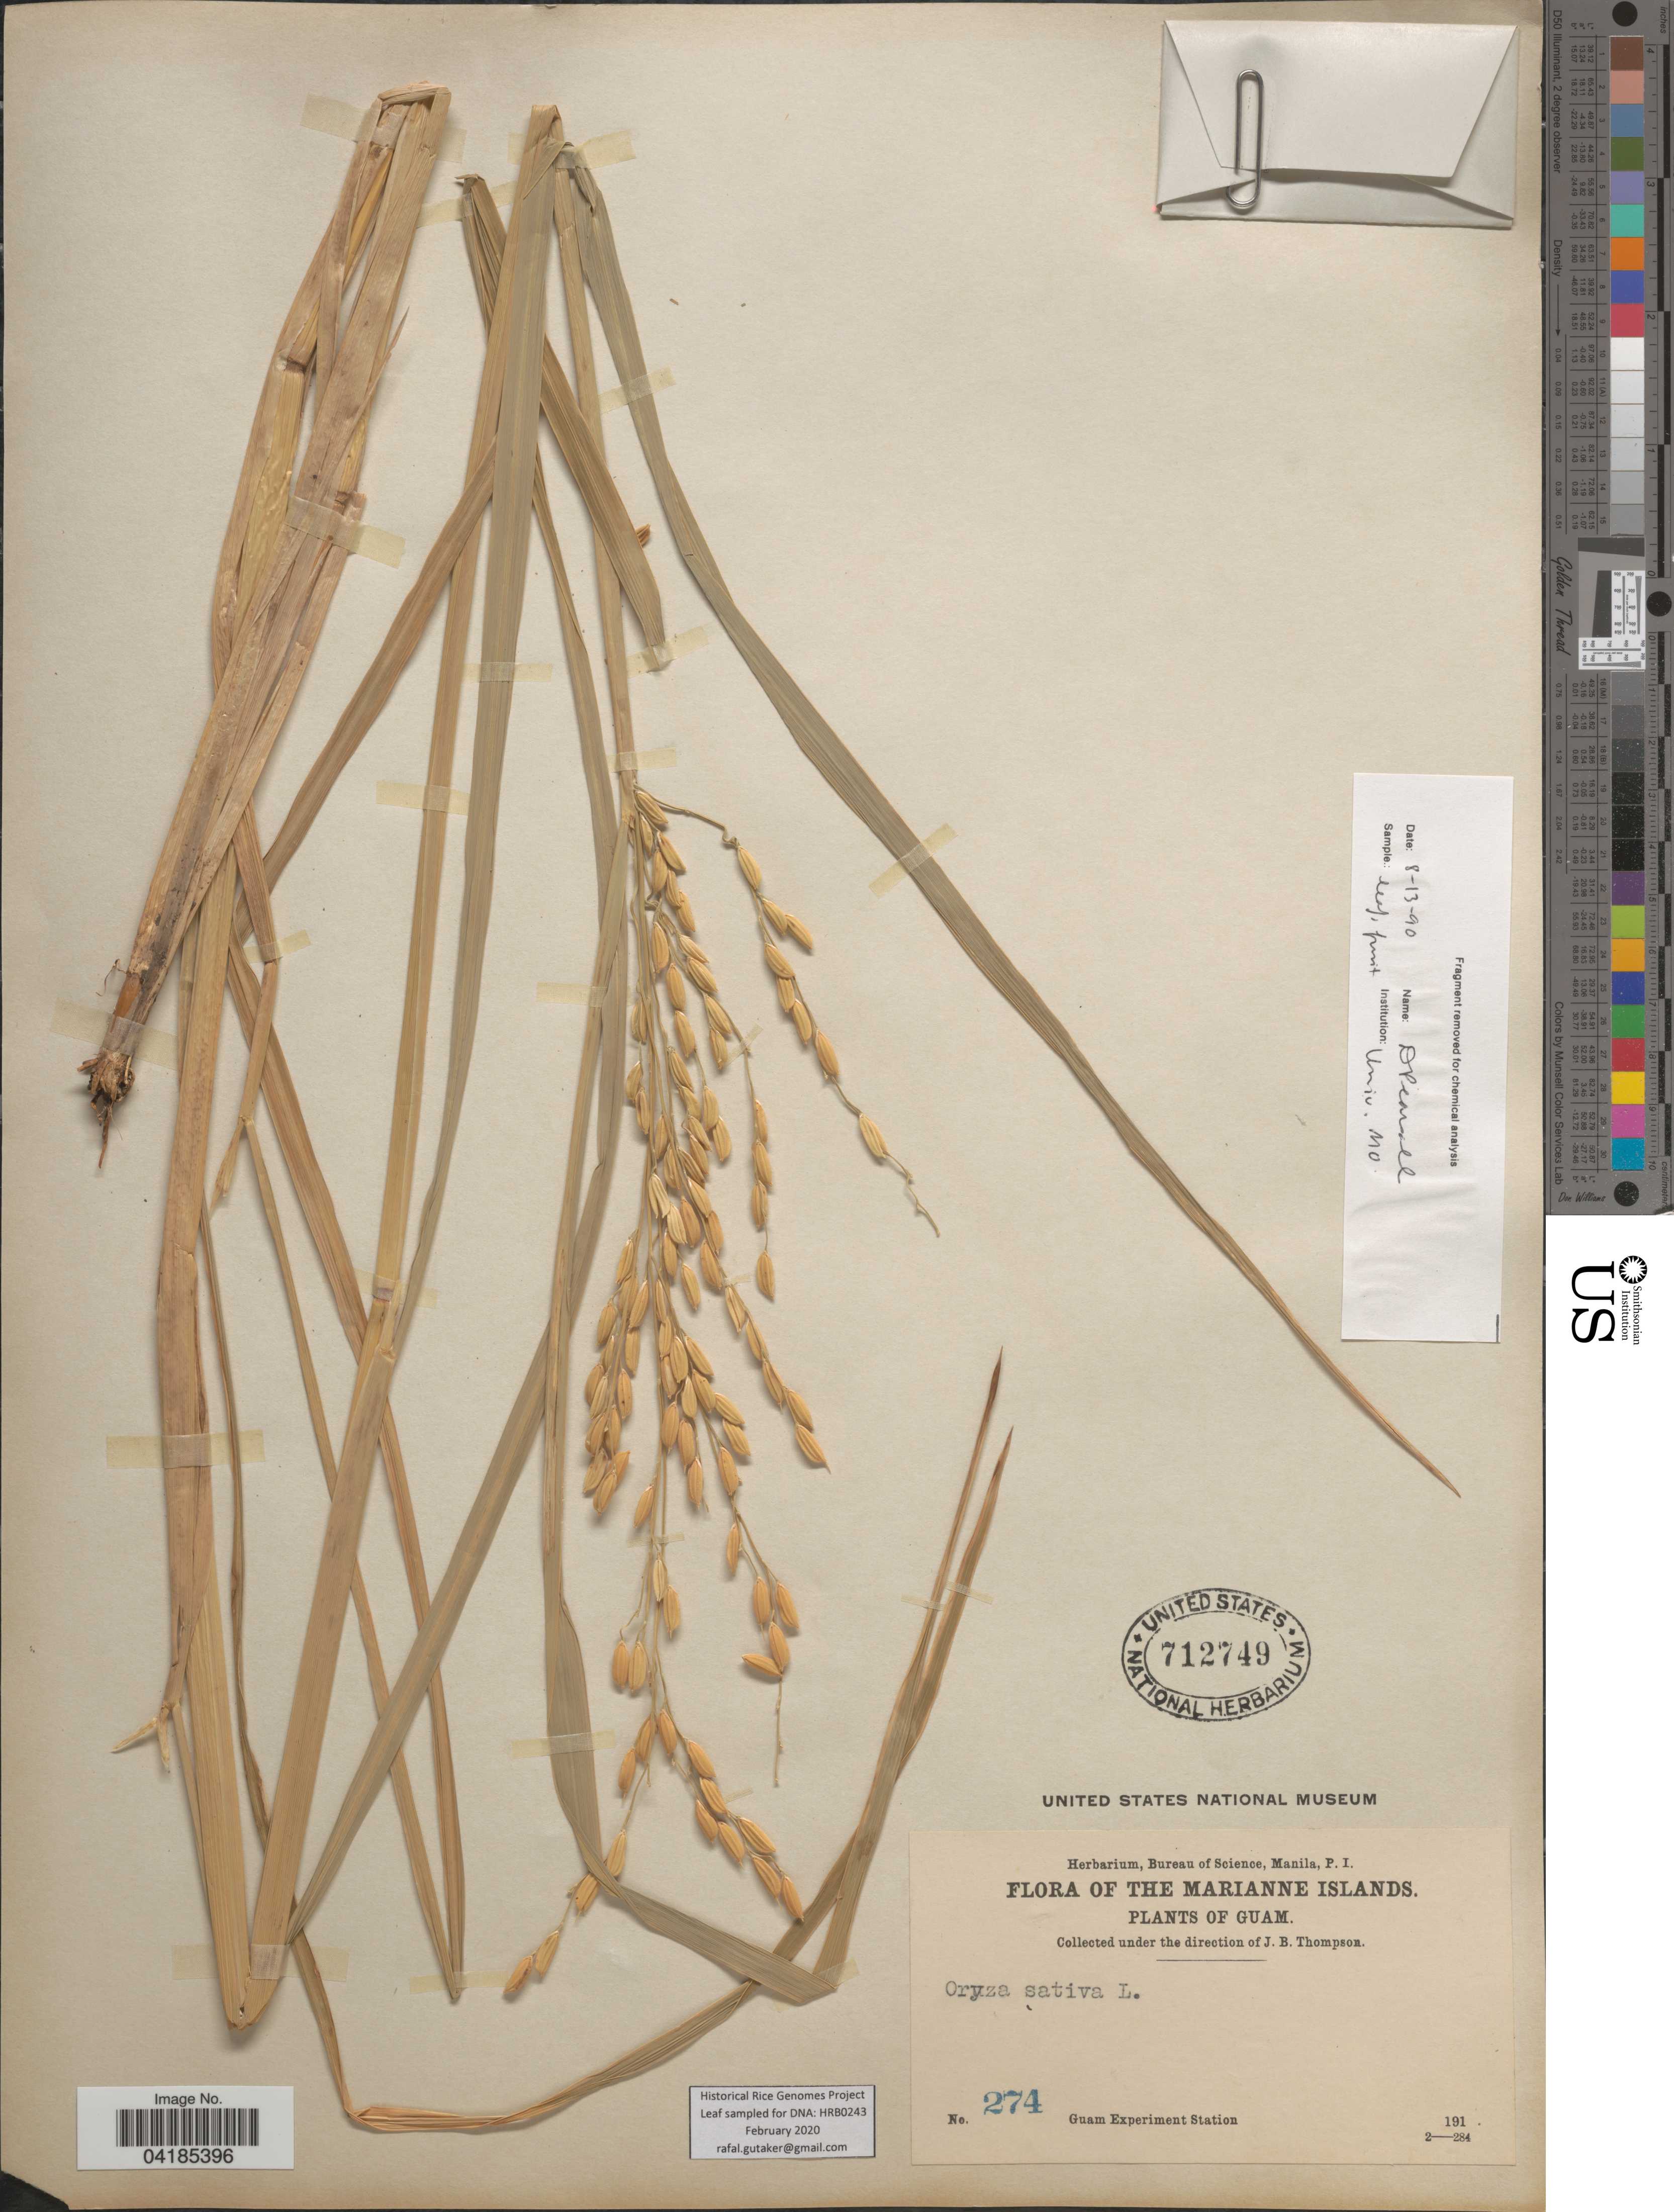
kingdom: Plantae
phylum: Tracheophyta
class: Liliopsida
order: Poales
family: Poaceae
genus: Oryza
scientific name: Oryza sativa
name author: L.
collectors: J. B. Thompson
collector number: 274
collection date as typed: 191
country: Guam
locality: The Marianne Islands. Guam Experiment Station.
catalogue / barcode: US 712749